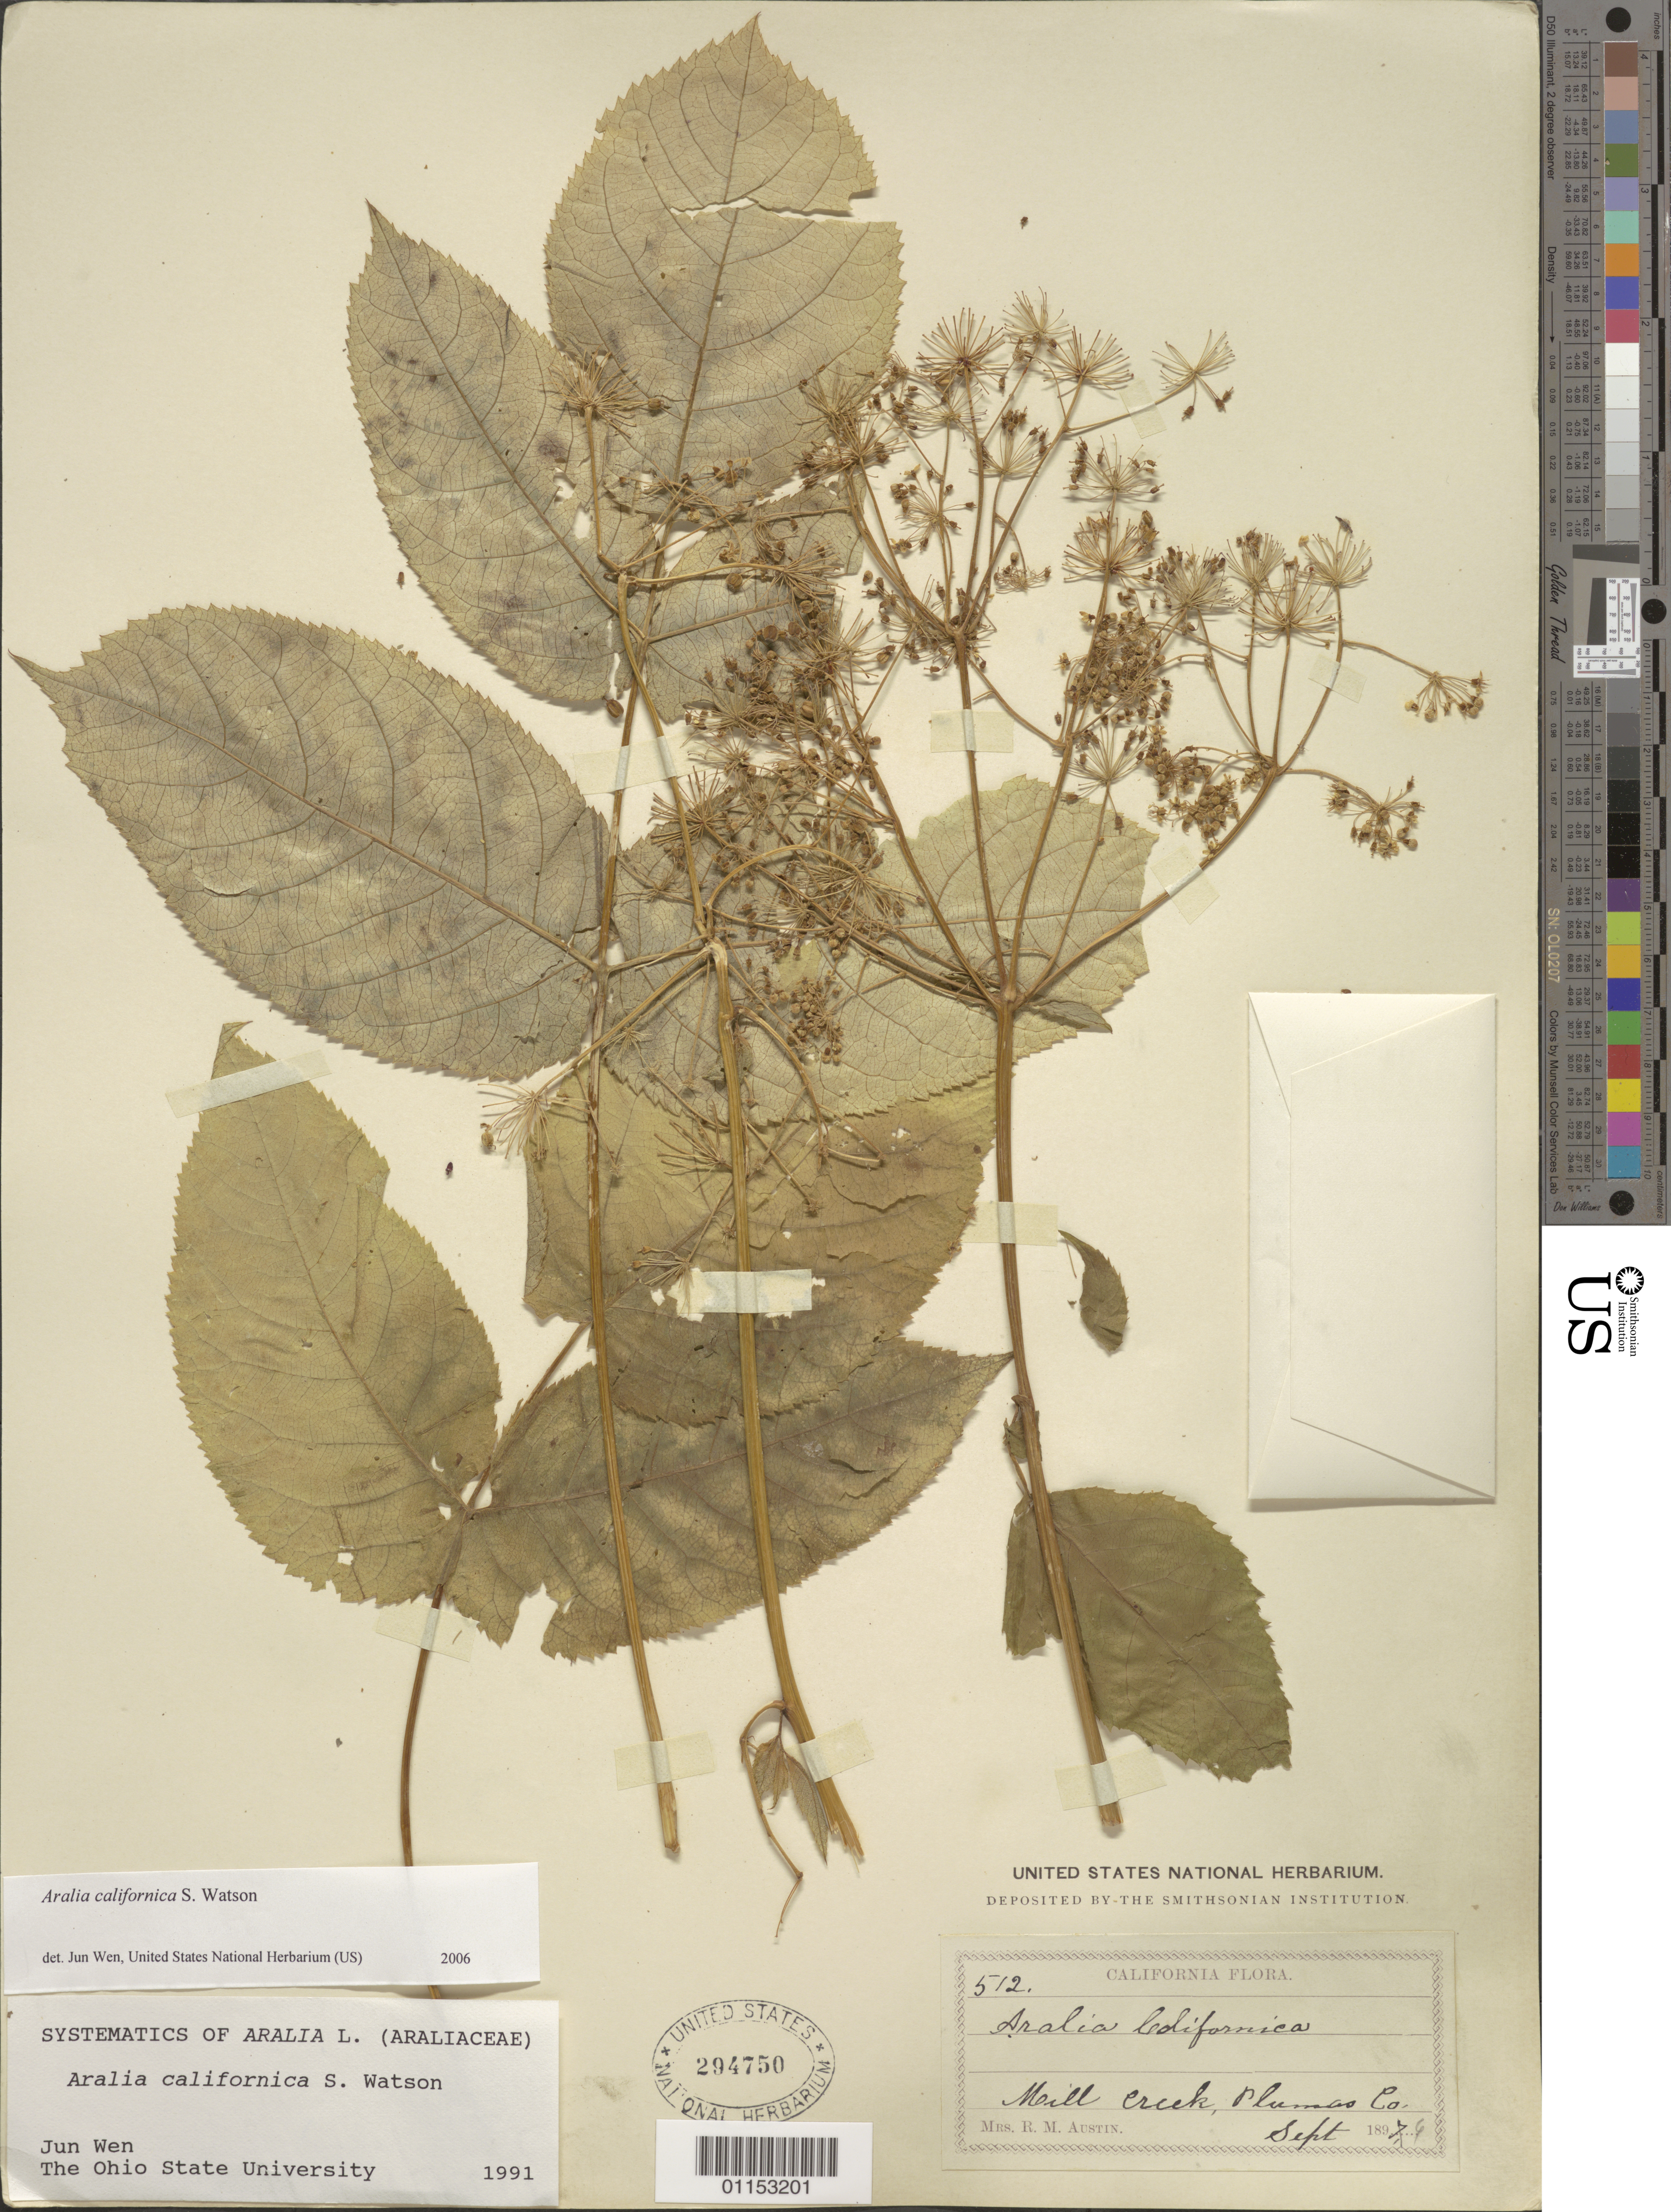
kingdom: Plantae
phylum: Tracheophyta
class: Magnoliopsida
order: Apiales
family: Araliaceae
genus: Aralia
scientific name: Aralia californica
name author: S. Watson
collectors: R. Austin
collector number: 512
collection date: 1897-09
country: United States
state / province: California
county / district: Plumas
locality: Mill Creek.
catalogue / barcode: US 294750